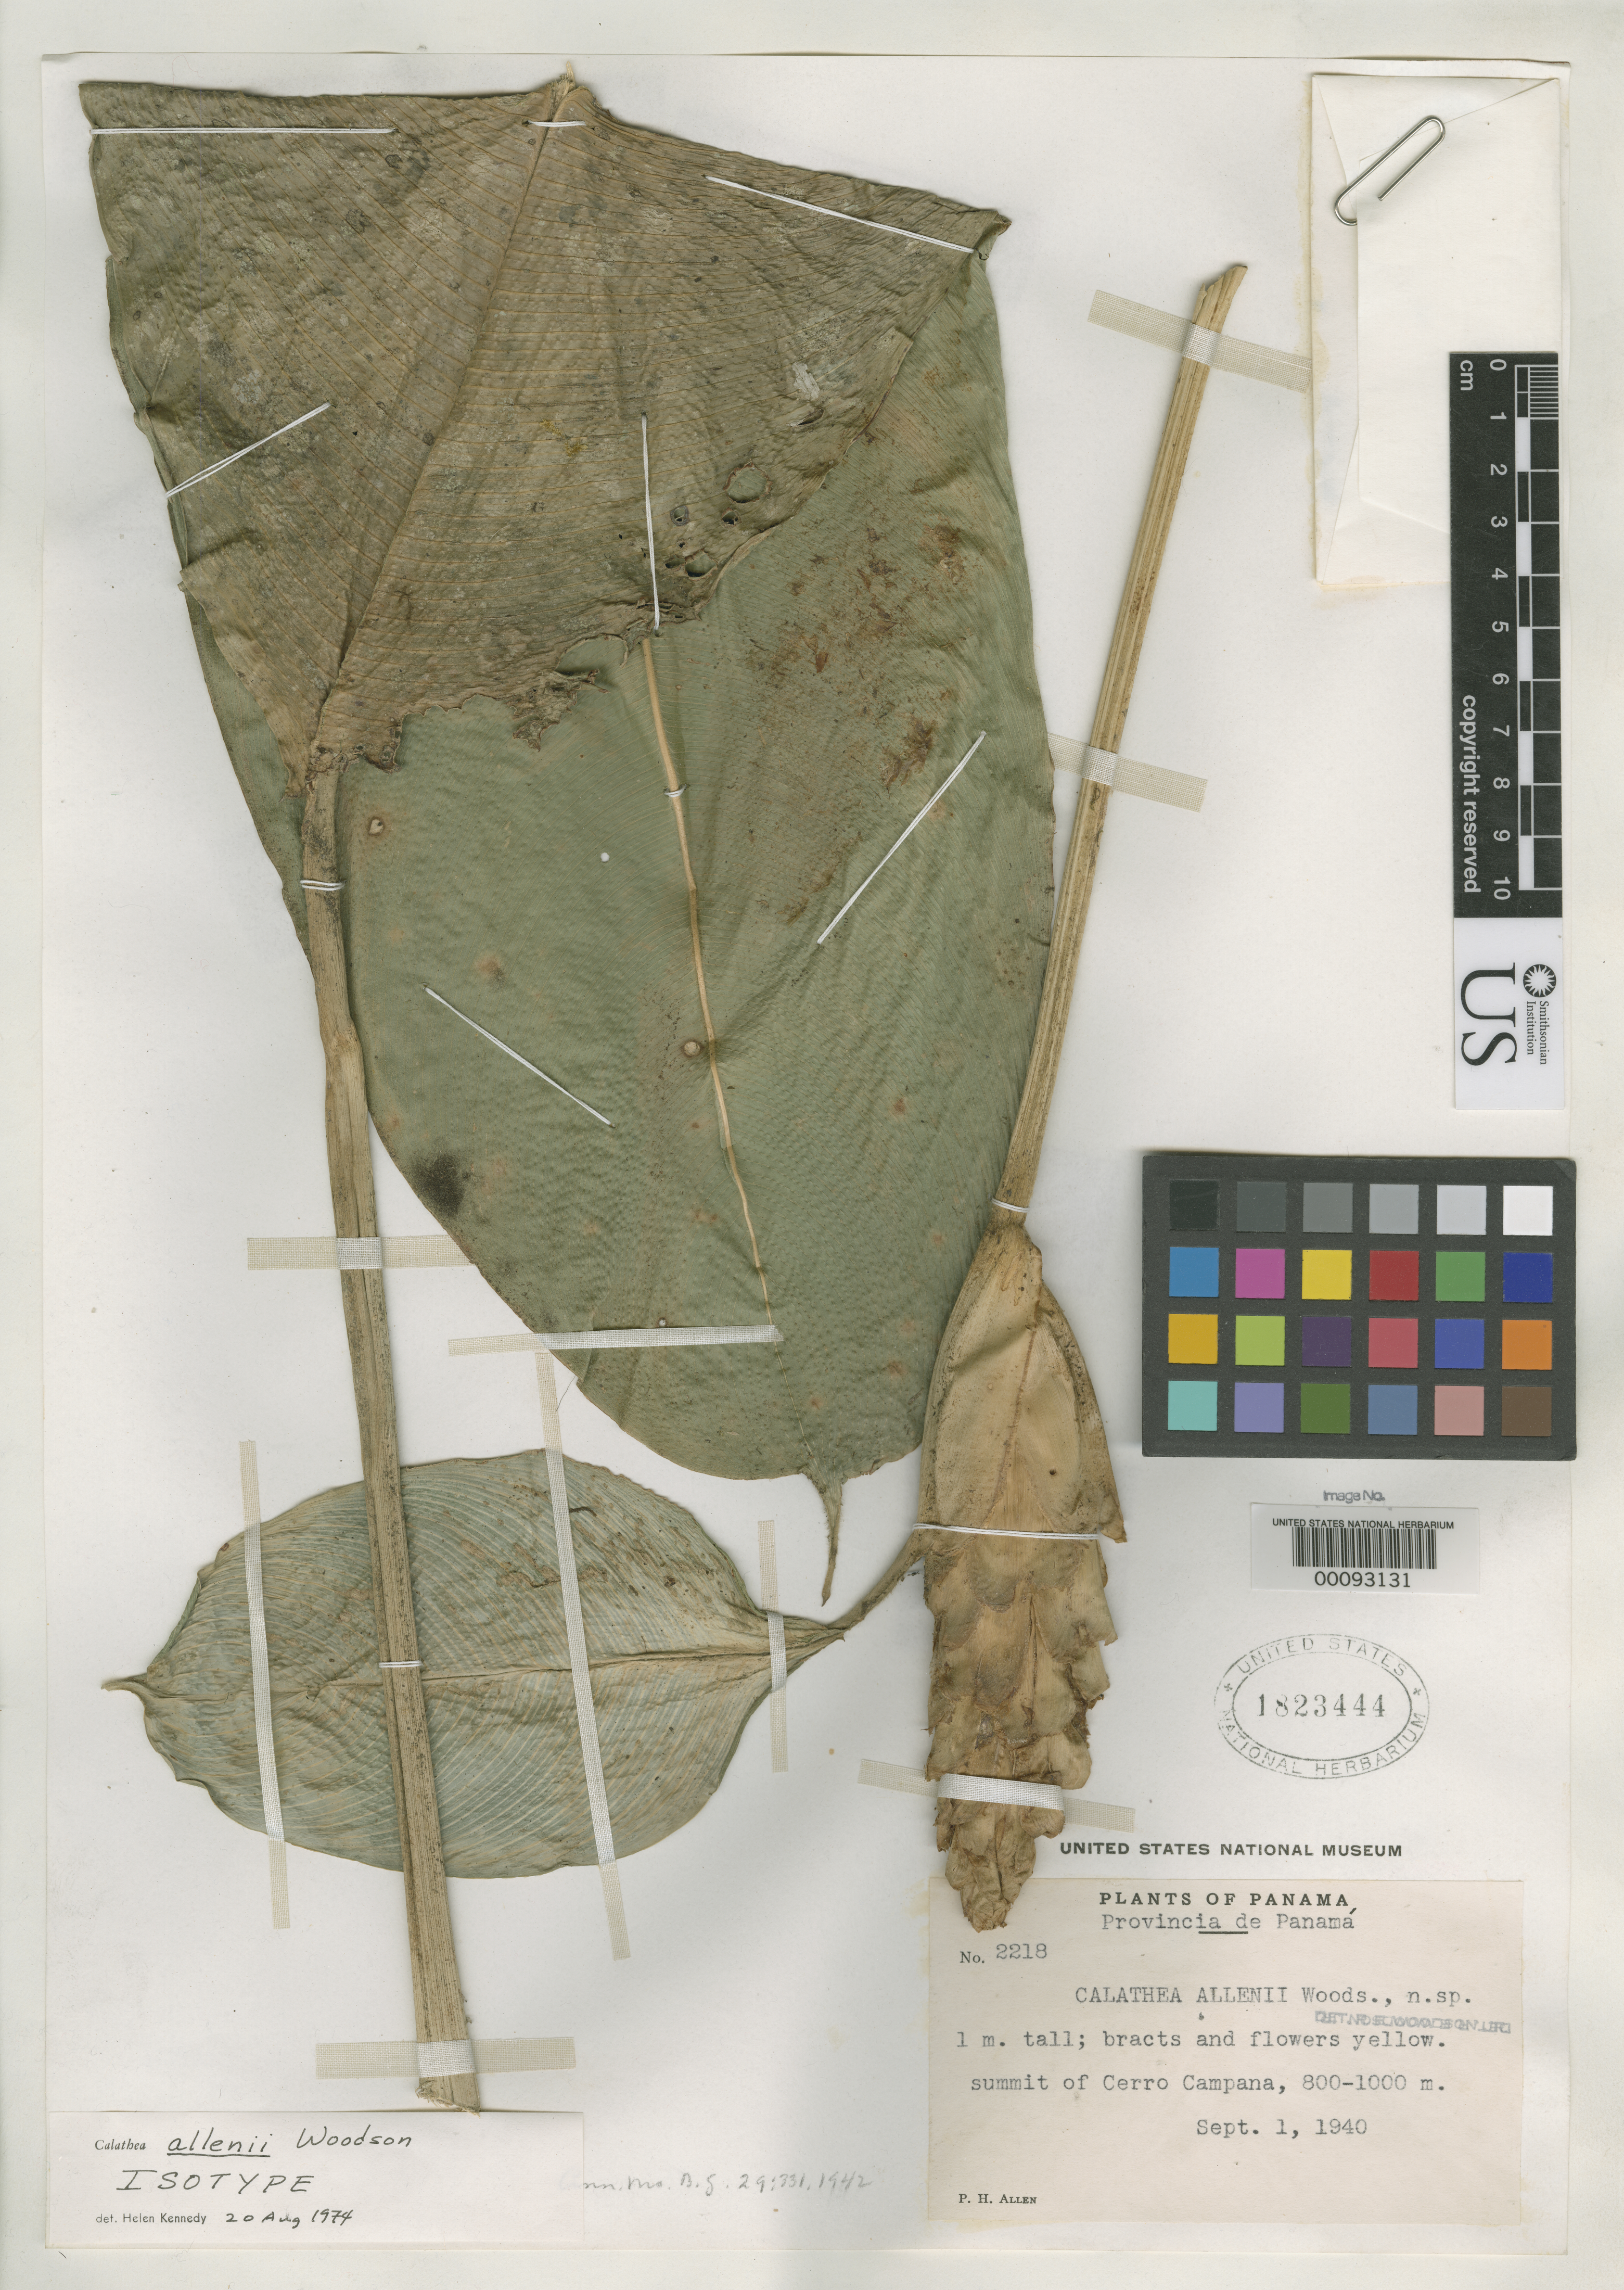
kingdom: Plantae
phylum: Tracheophyta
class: Liliopsida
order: Zingiberales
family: Marantaceae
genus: Calathea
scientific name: Calathea allenii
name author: Woodson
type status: Isotype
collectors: P. H. Allen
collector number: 2218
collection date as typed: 01 Sep 1940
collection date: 1940-09-01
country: Panama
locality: Summit of Cerro Campana.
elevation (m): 800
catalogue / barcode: US 1823444